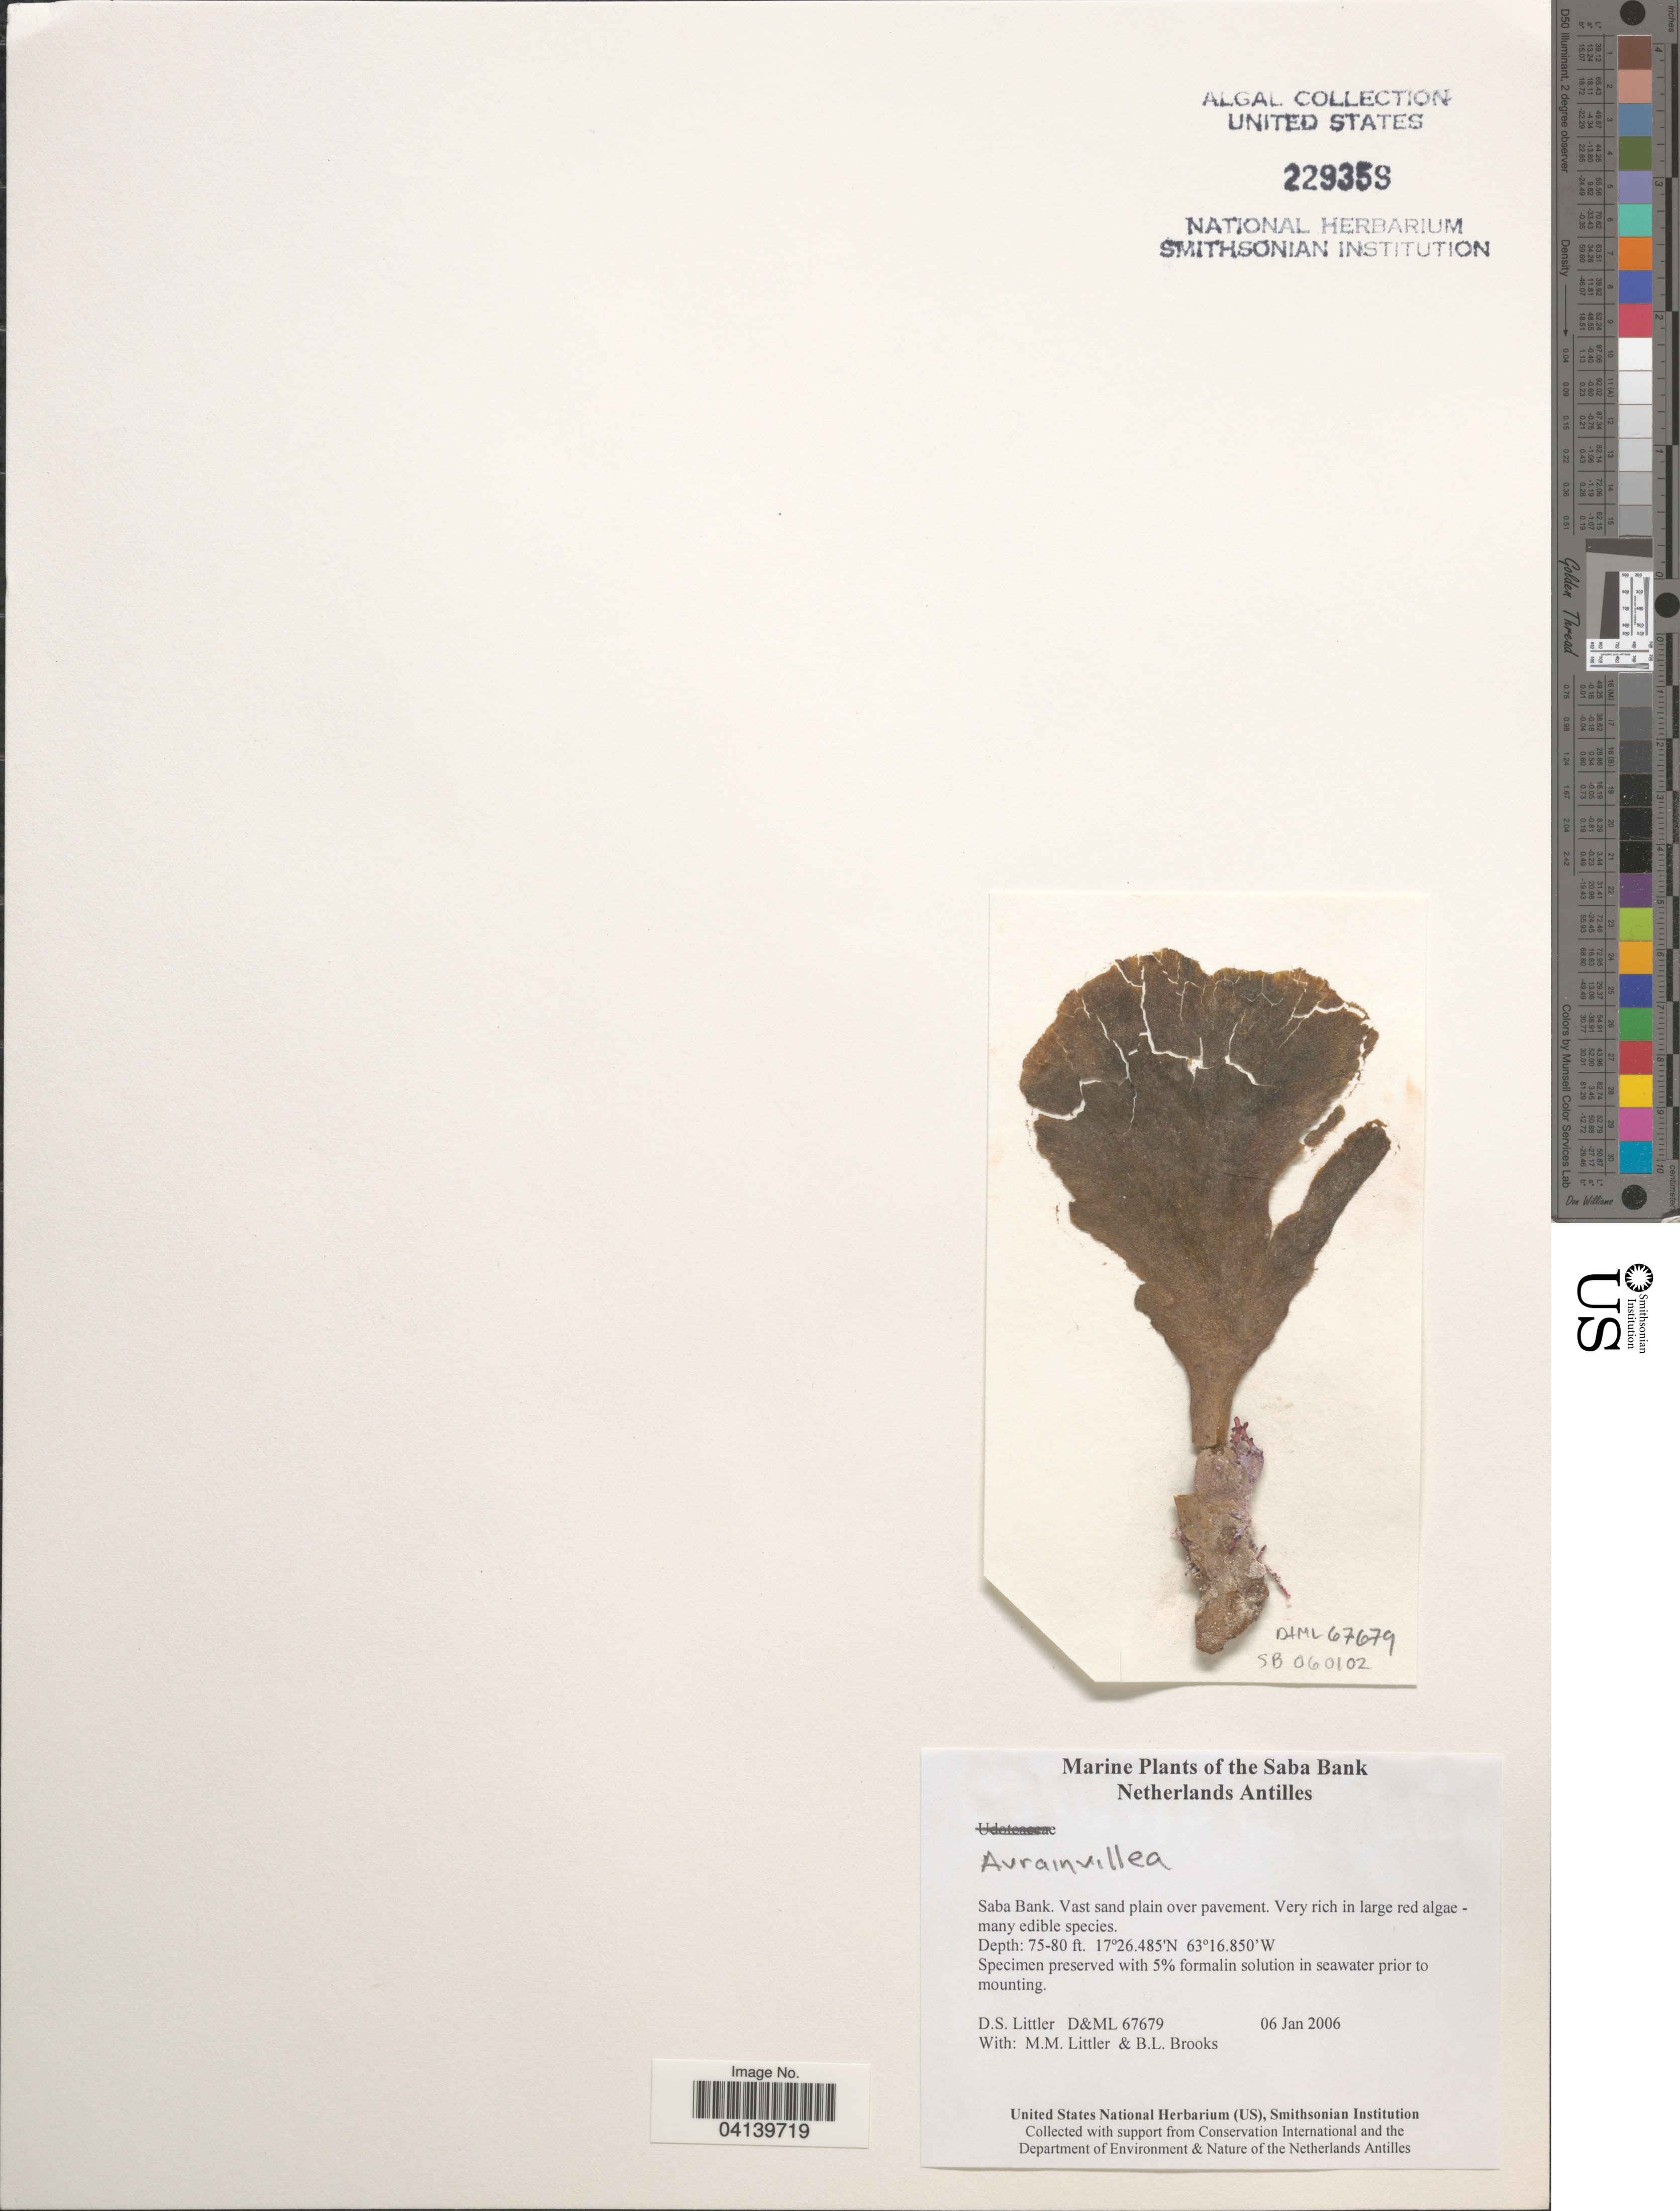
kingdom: Plantae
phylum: Chlorophyta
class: Ulvophyceae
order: Bryopsidales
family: Dichotomosiphonaceae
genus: Avrainvillea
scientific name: Avrainvillea sp.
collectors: D. S. Littler & B. Brooks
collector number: D&ML 67679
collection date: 2006-01-06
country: Netherlands Antilles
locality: The Saba Bank.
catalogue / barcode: US 229359